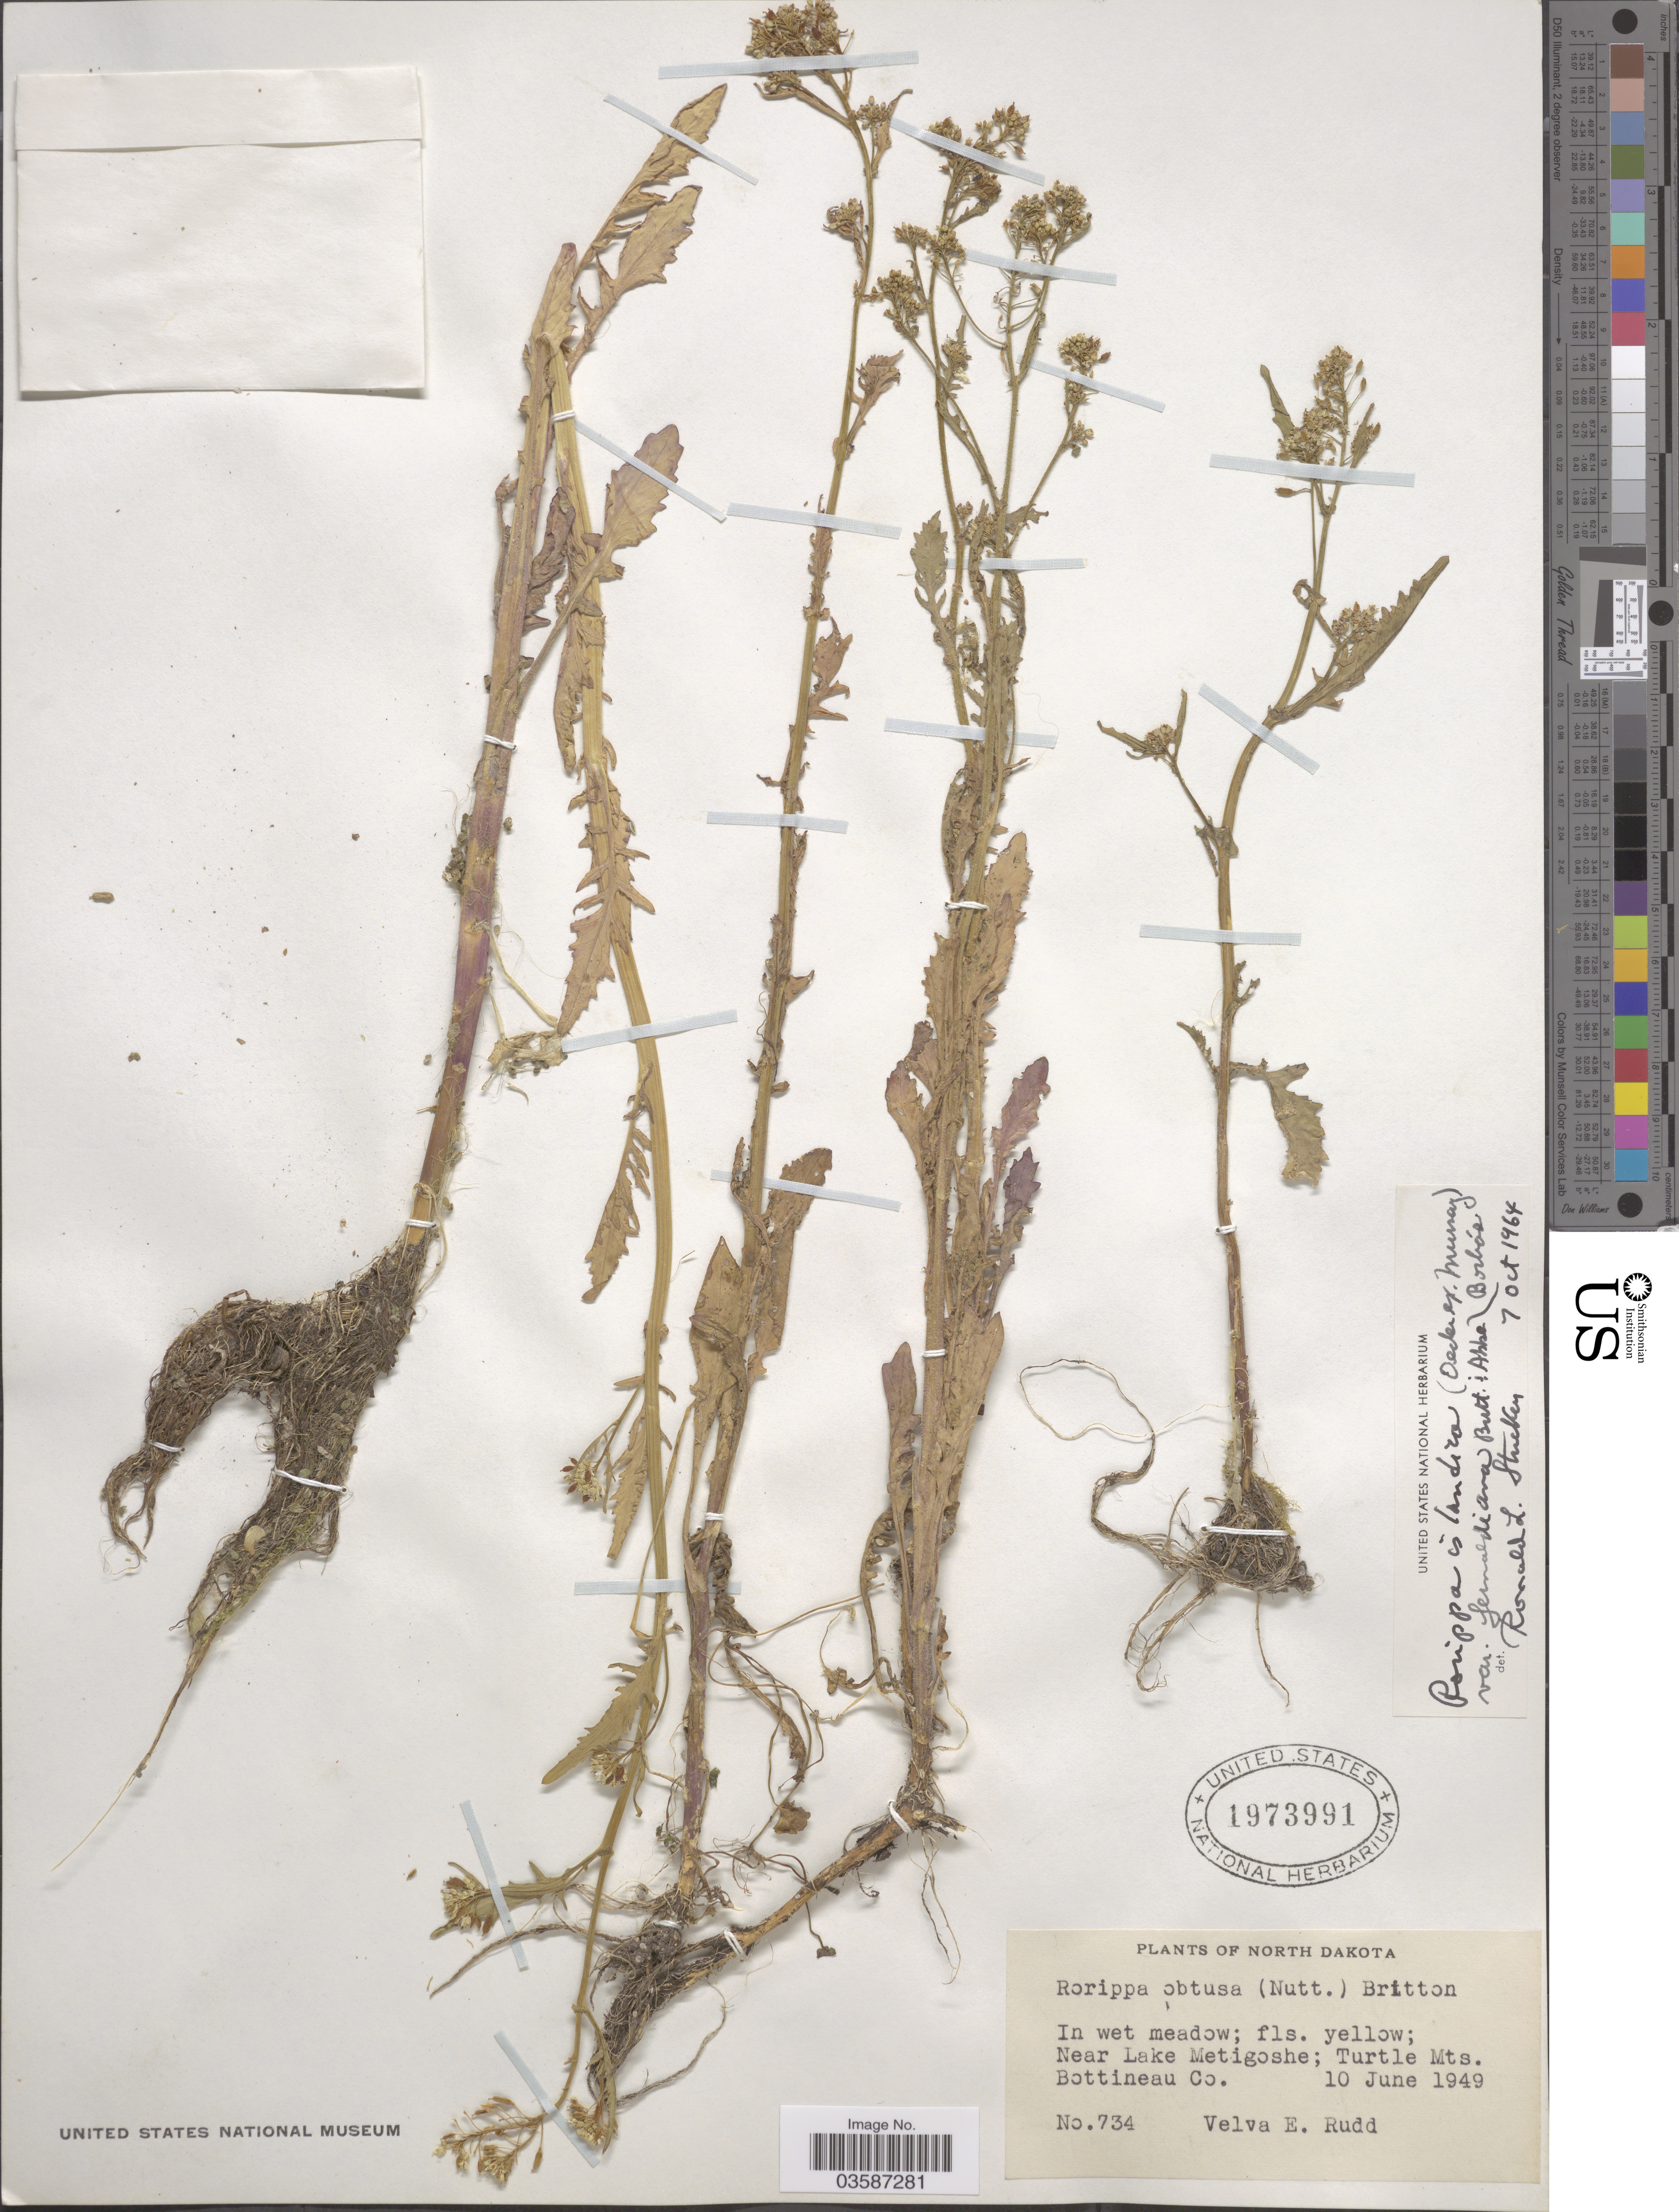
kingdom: Plantae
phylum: Tracheophyta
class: Magnoliopsida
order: Brassicales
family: Brassicaceae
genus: Rorippa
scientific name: Rorippa islandica var. fernaldiana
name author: Butters & Abbe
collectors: V. E. Rudd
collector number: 734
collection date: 1949-06-10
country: United States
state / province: North Dakota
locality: Near Lake Metigoshe; Turtle Mts. Bottineau Co.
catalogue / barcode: US 1973991